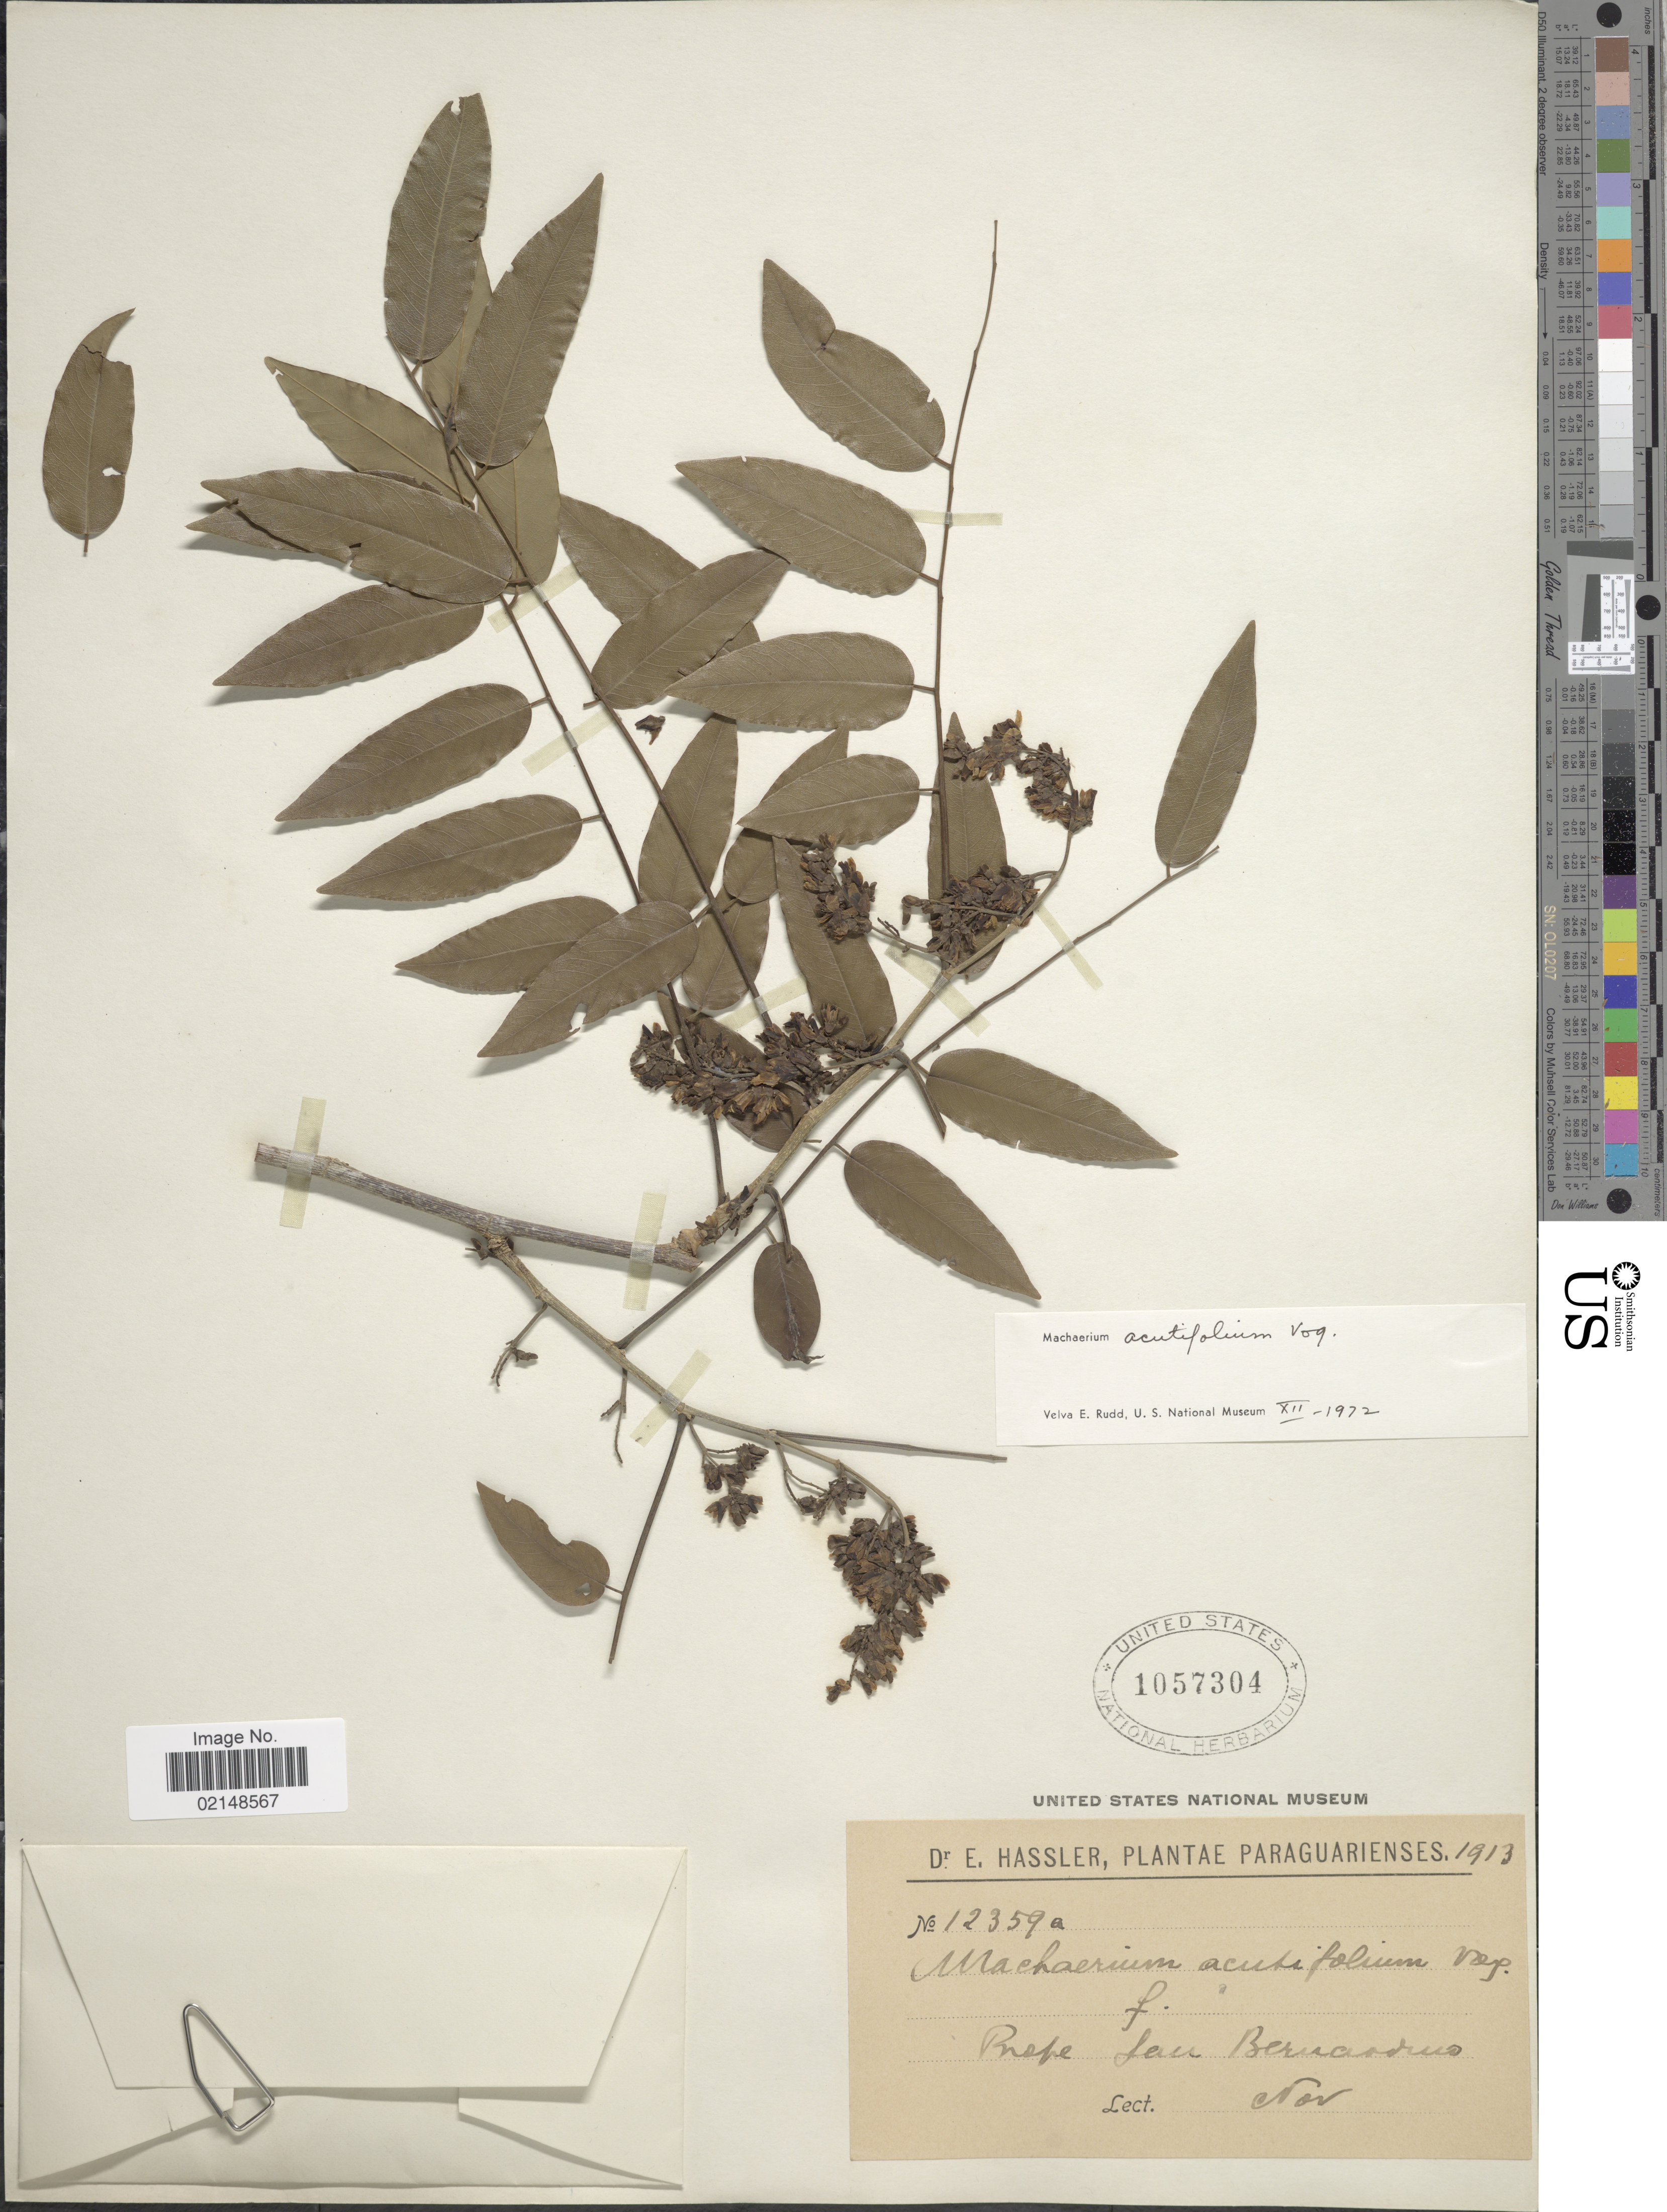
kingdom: Plantae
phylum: Tracheophyta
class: Magnoliopsida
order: Fabales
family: Fabaceae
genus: Machaerium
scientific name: Machaerium acutifolium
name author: Vogel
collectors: E. Hassler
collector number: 12359a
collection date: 1913-11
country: Paraguay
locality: Prope San Bernardino.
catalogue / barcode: US 1057304